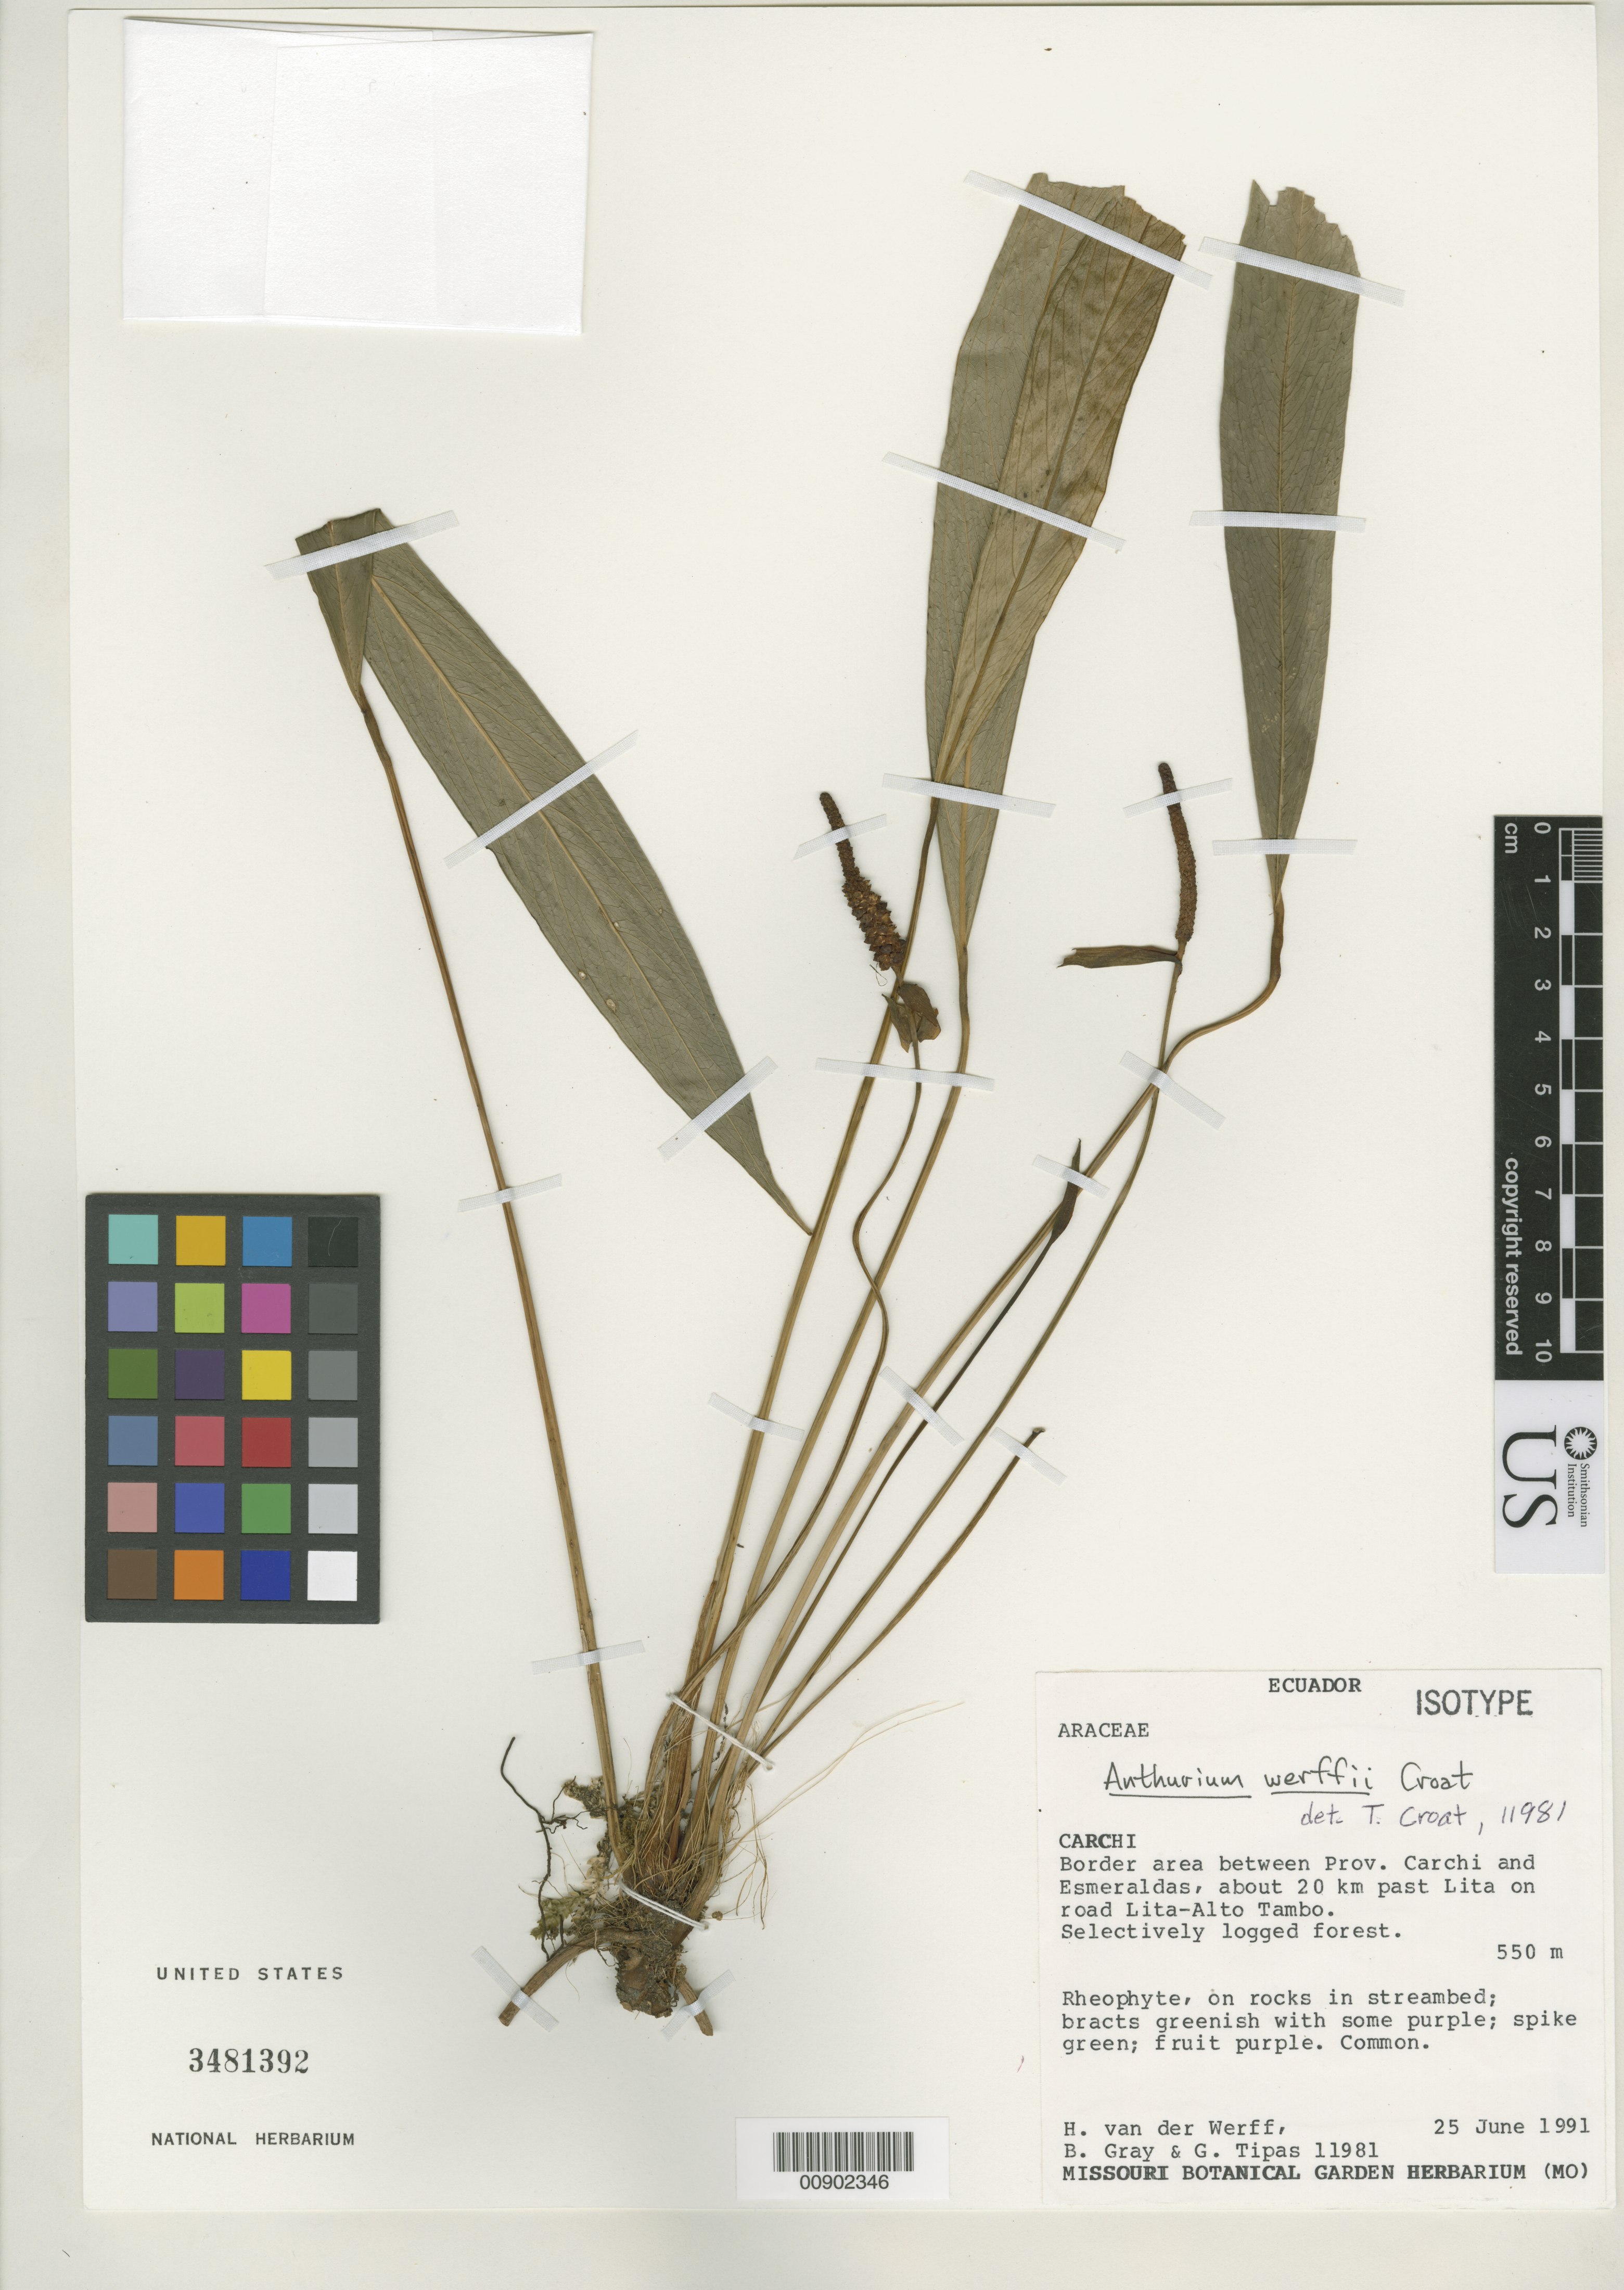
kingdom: Plantae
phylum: Tracheophyta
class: Liliopsida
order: Alismatales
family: Araceae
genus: Anthurium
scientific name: Anthurium werffii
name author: Croat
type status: Isotype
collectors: H. van der Werff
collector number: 11981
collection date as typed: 25 Jun 1991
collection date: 1991-06-25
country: Ecuador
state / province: Carchi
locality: Border area between Prov. Carchi and Esmeraldas, about 20 km past Lita on road Lita-Alto Tambo.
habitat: Selectively logged forest.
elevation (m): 550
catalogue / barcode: US 3481392